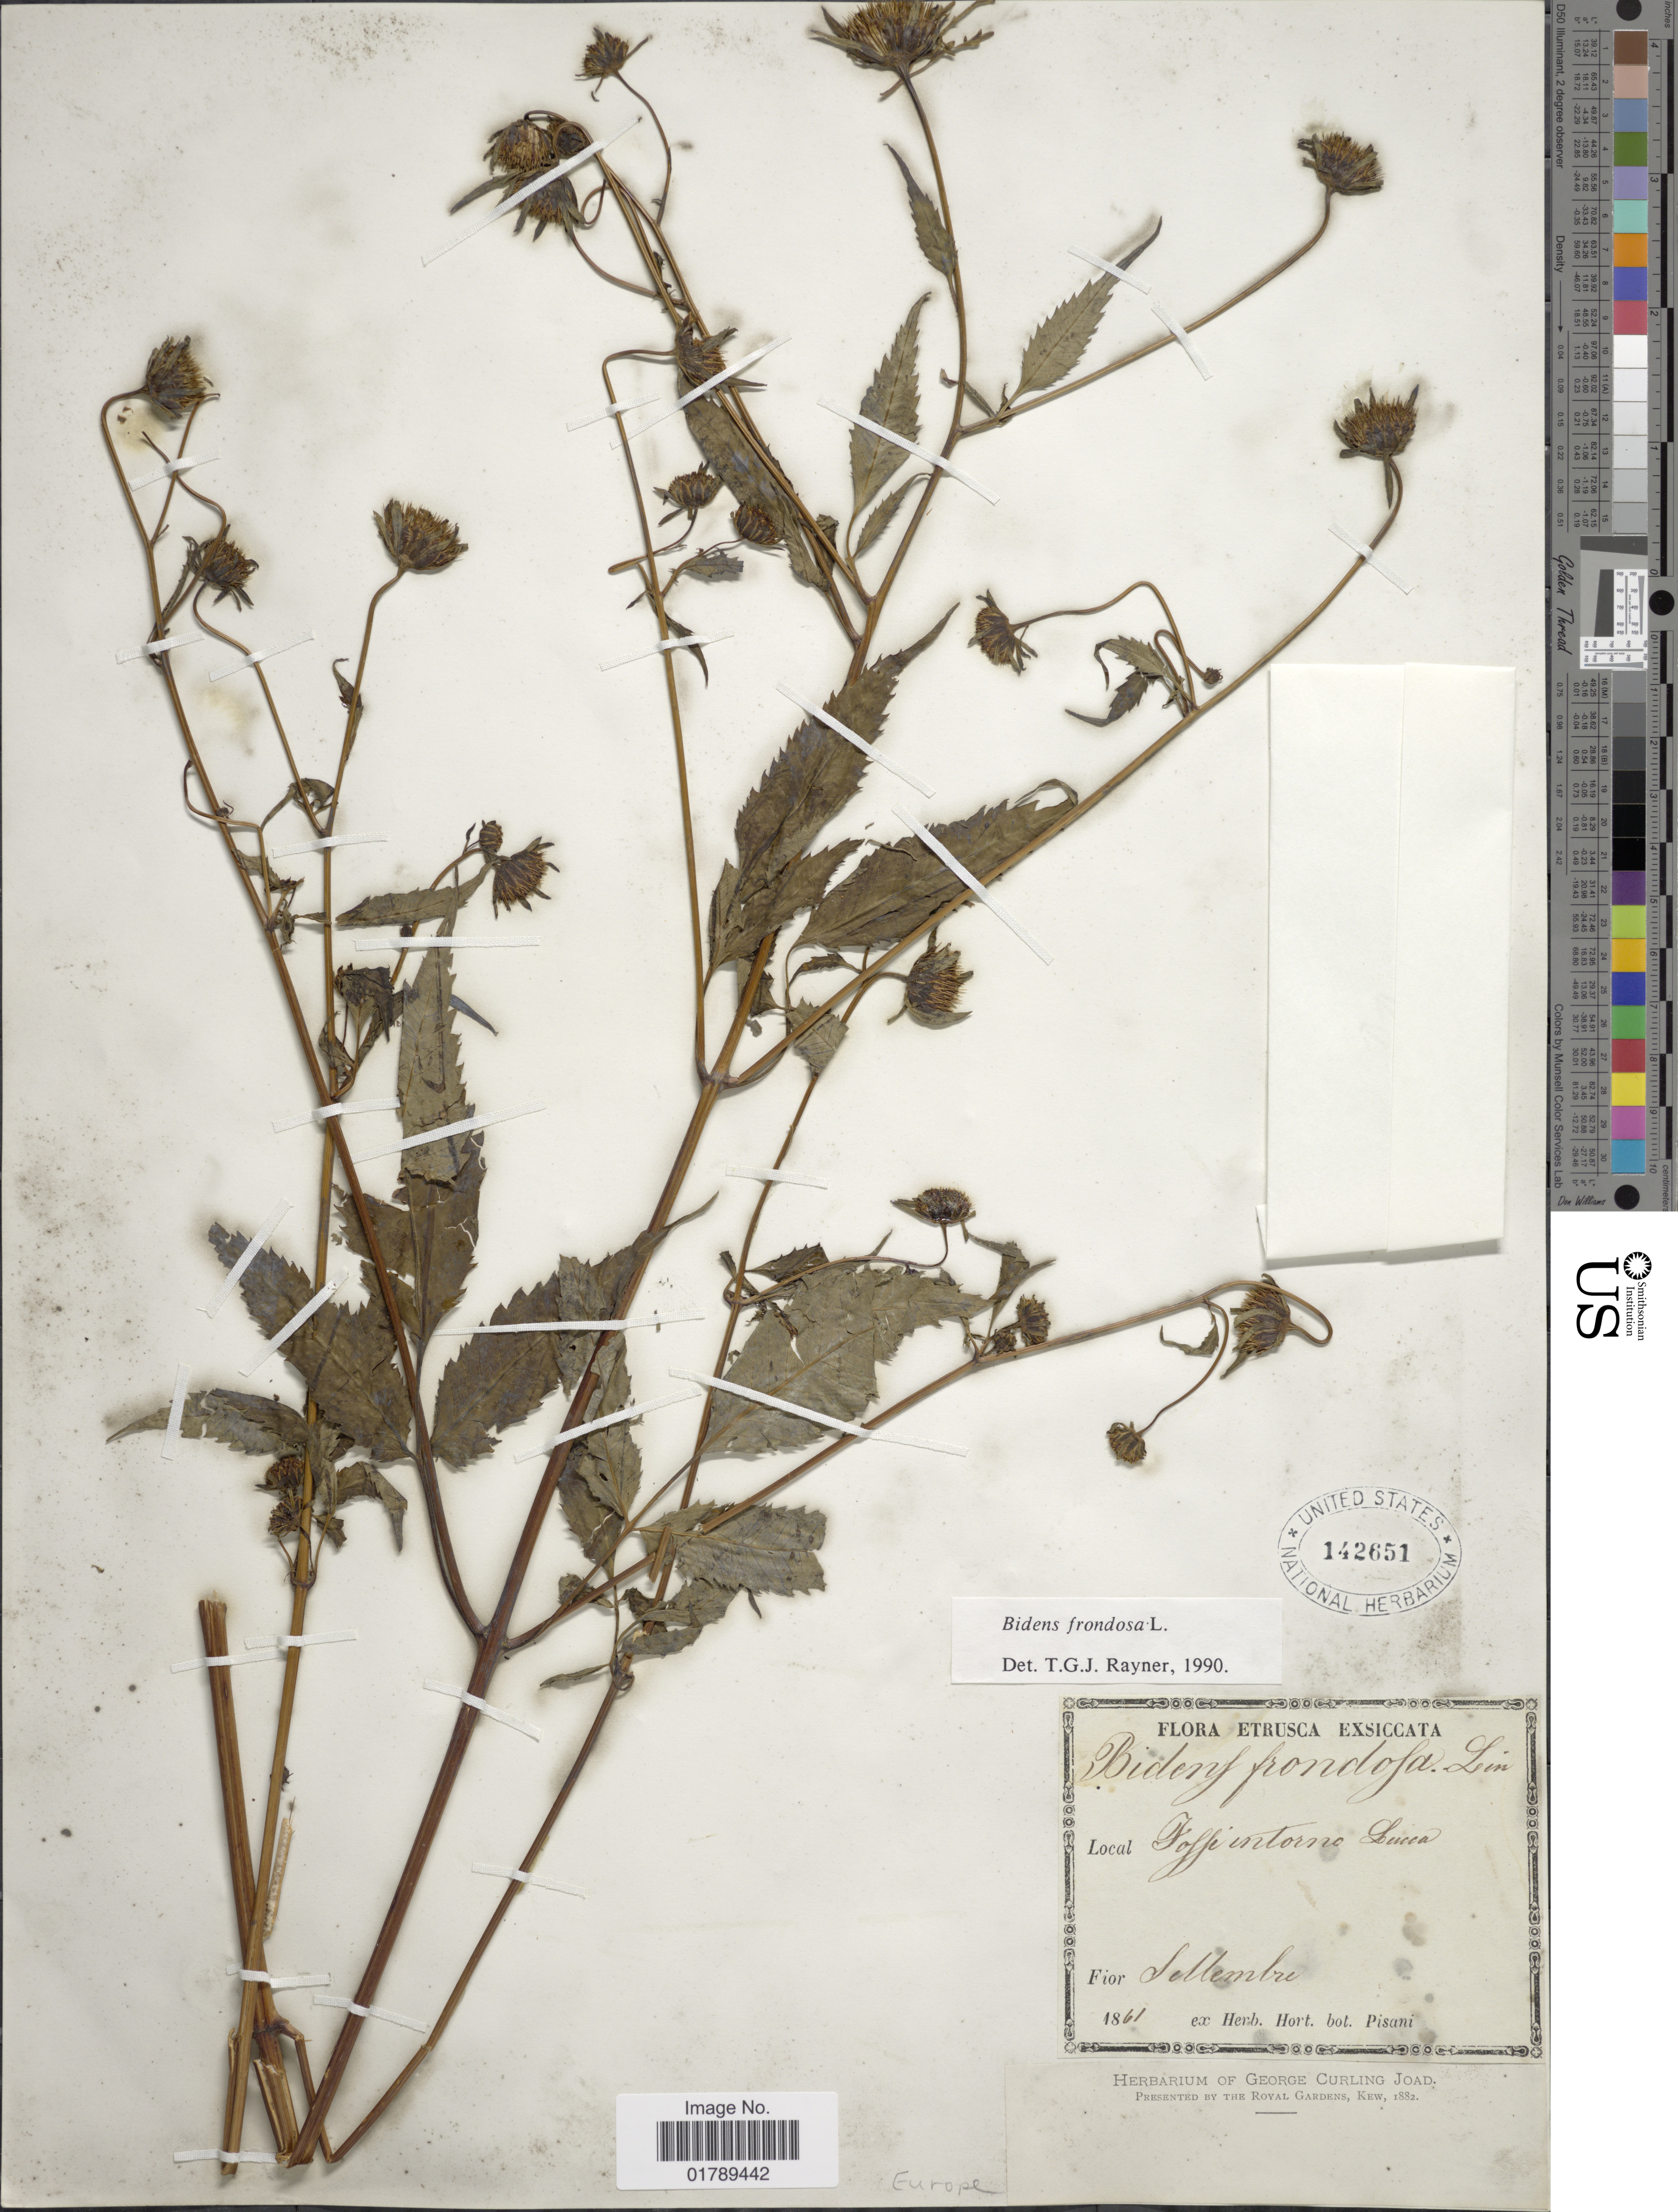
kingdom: Plantae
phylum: Tracheophyta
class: Magnoliopsida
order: Asterales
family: Asteraceae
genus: Bidens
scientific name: Bidens frondosa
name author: L.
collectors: ex herb. H. Pisani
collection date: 1861-09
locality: Etrusca Exsiccata. Poffe intorno Lucca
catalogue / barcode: US 142651